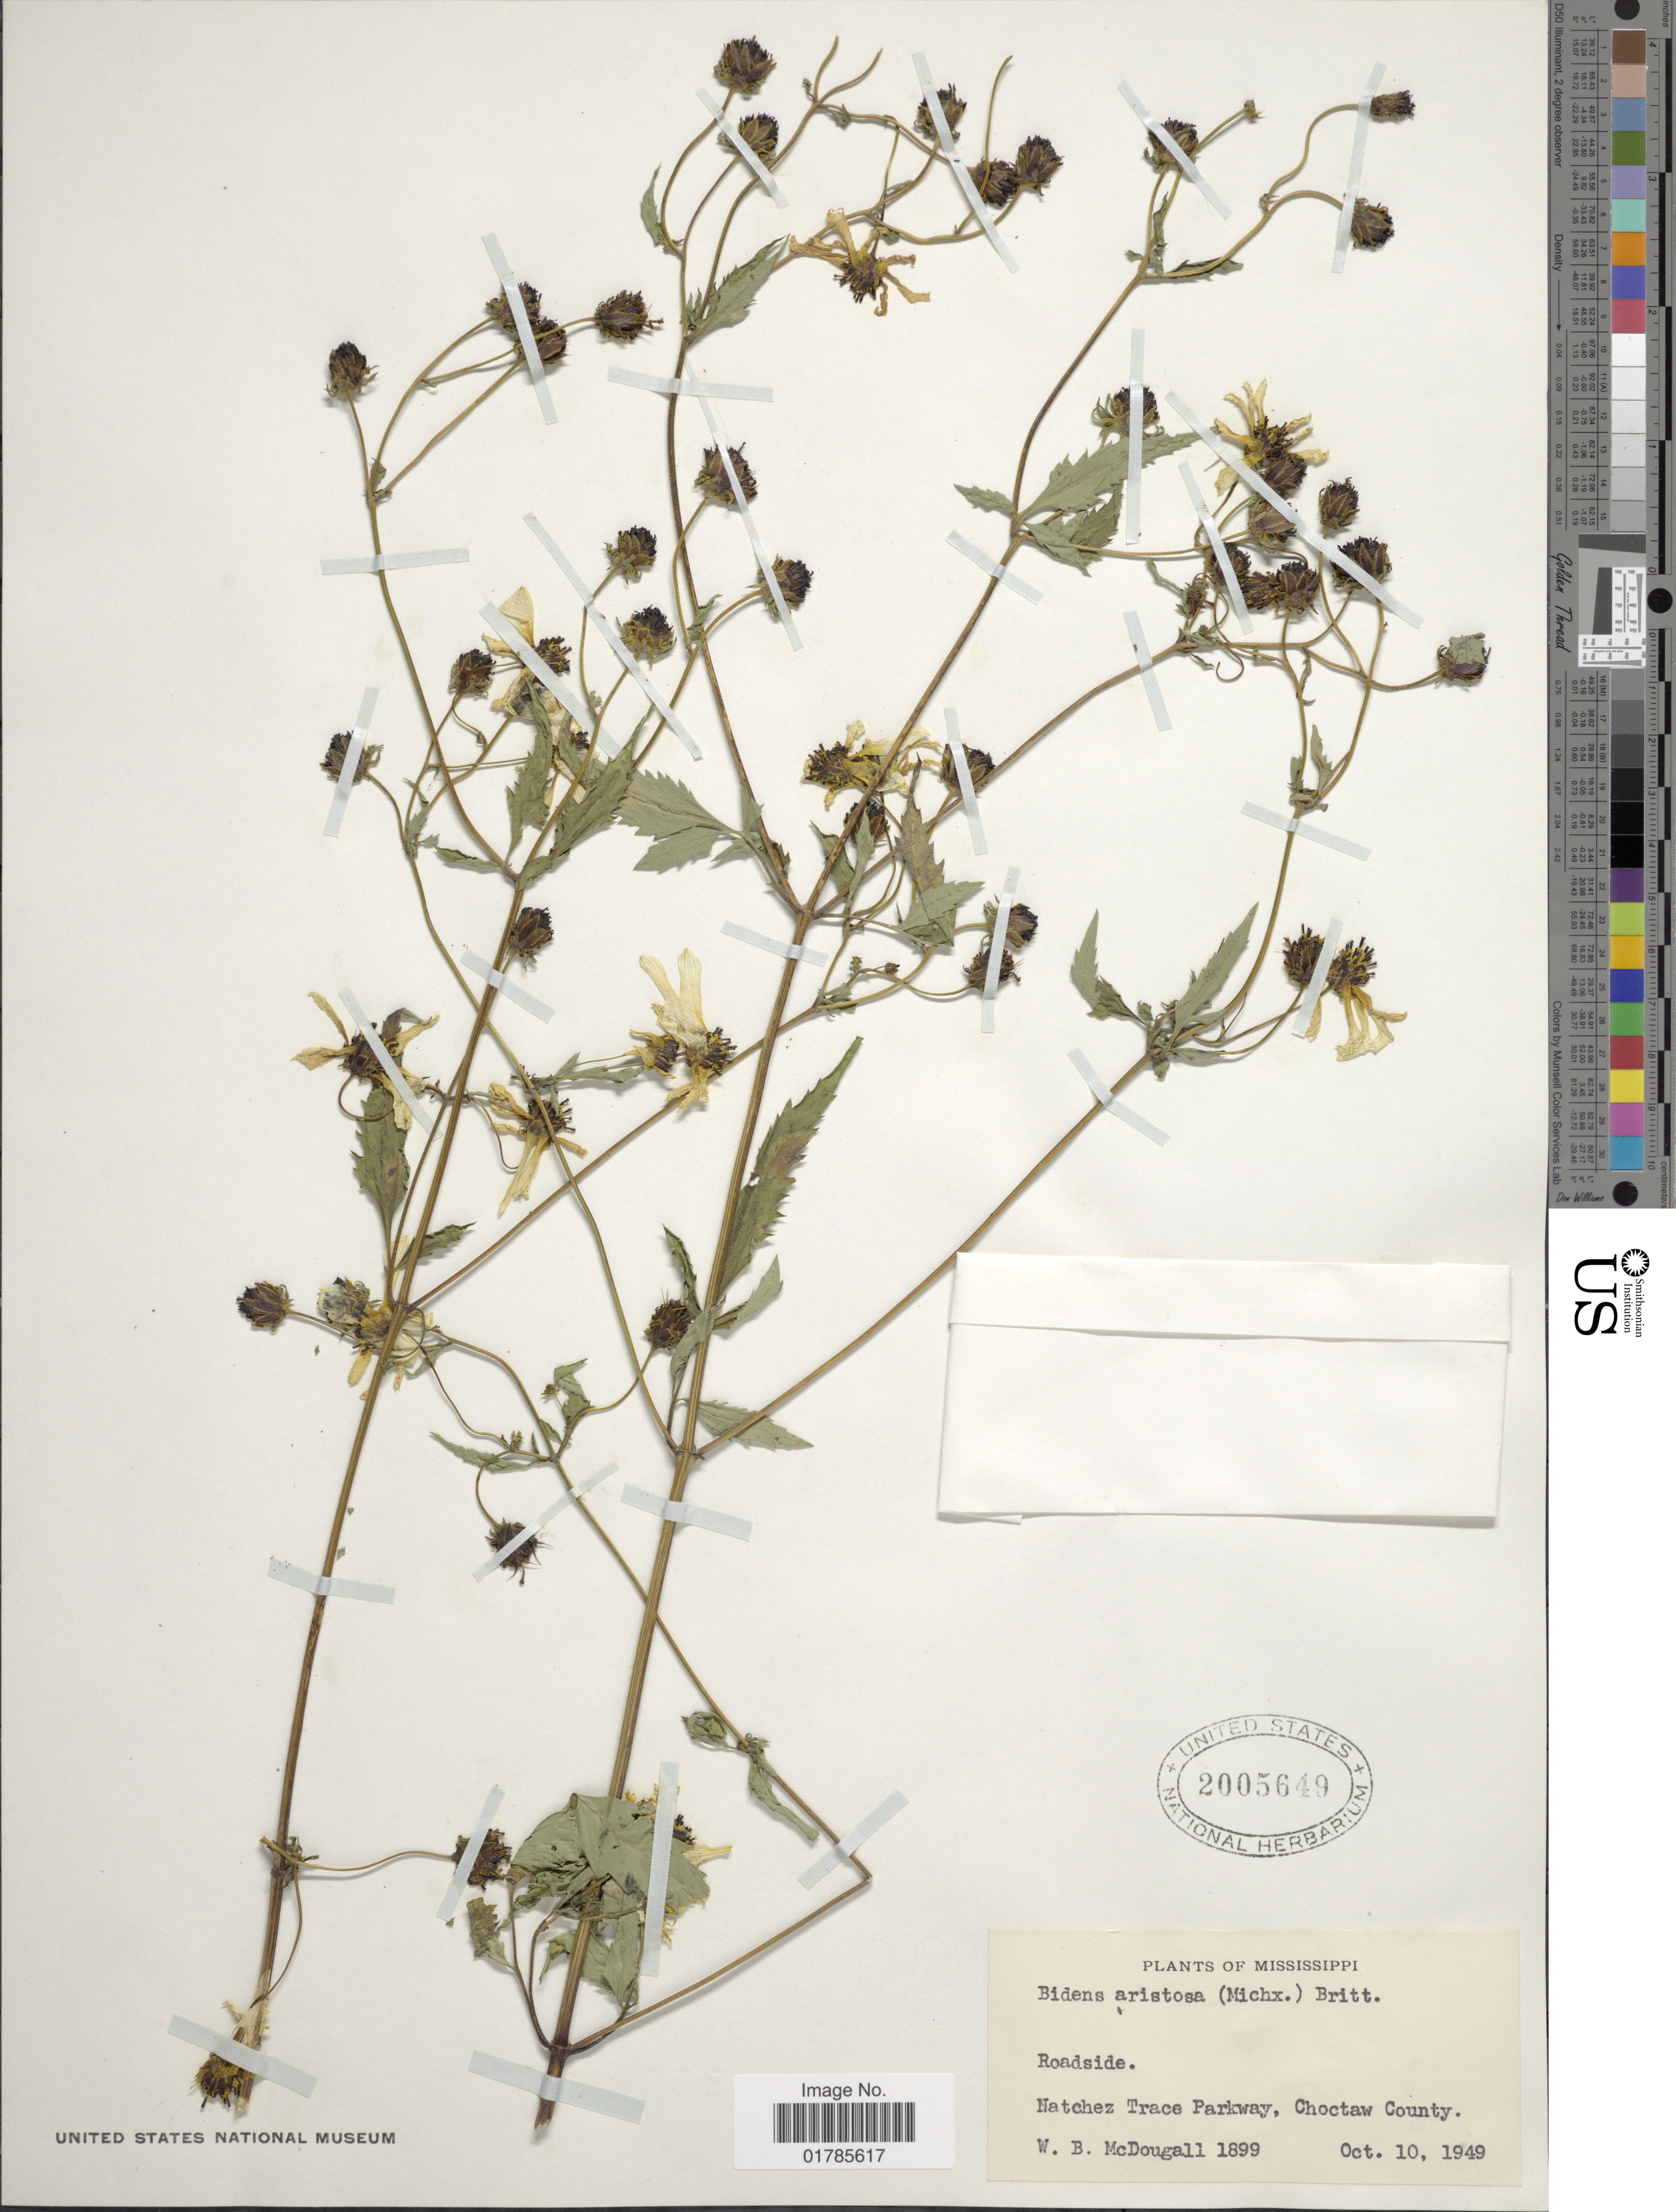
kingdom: Plantae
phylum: Tracheophyta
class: Magnoliopsida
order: Asterales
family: Asteraceae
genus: Bidens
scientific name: Bidens aristosa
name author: (Michx.) Britton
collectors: W. B. McDougall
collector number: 1899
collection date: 1949-10-10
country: United States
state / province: Mississippi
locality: Roadside, Natchez Trace Parkway, Choctaw County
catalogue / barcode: US 2005649